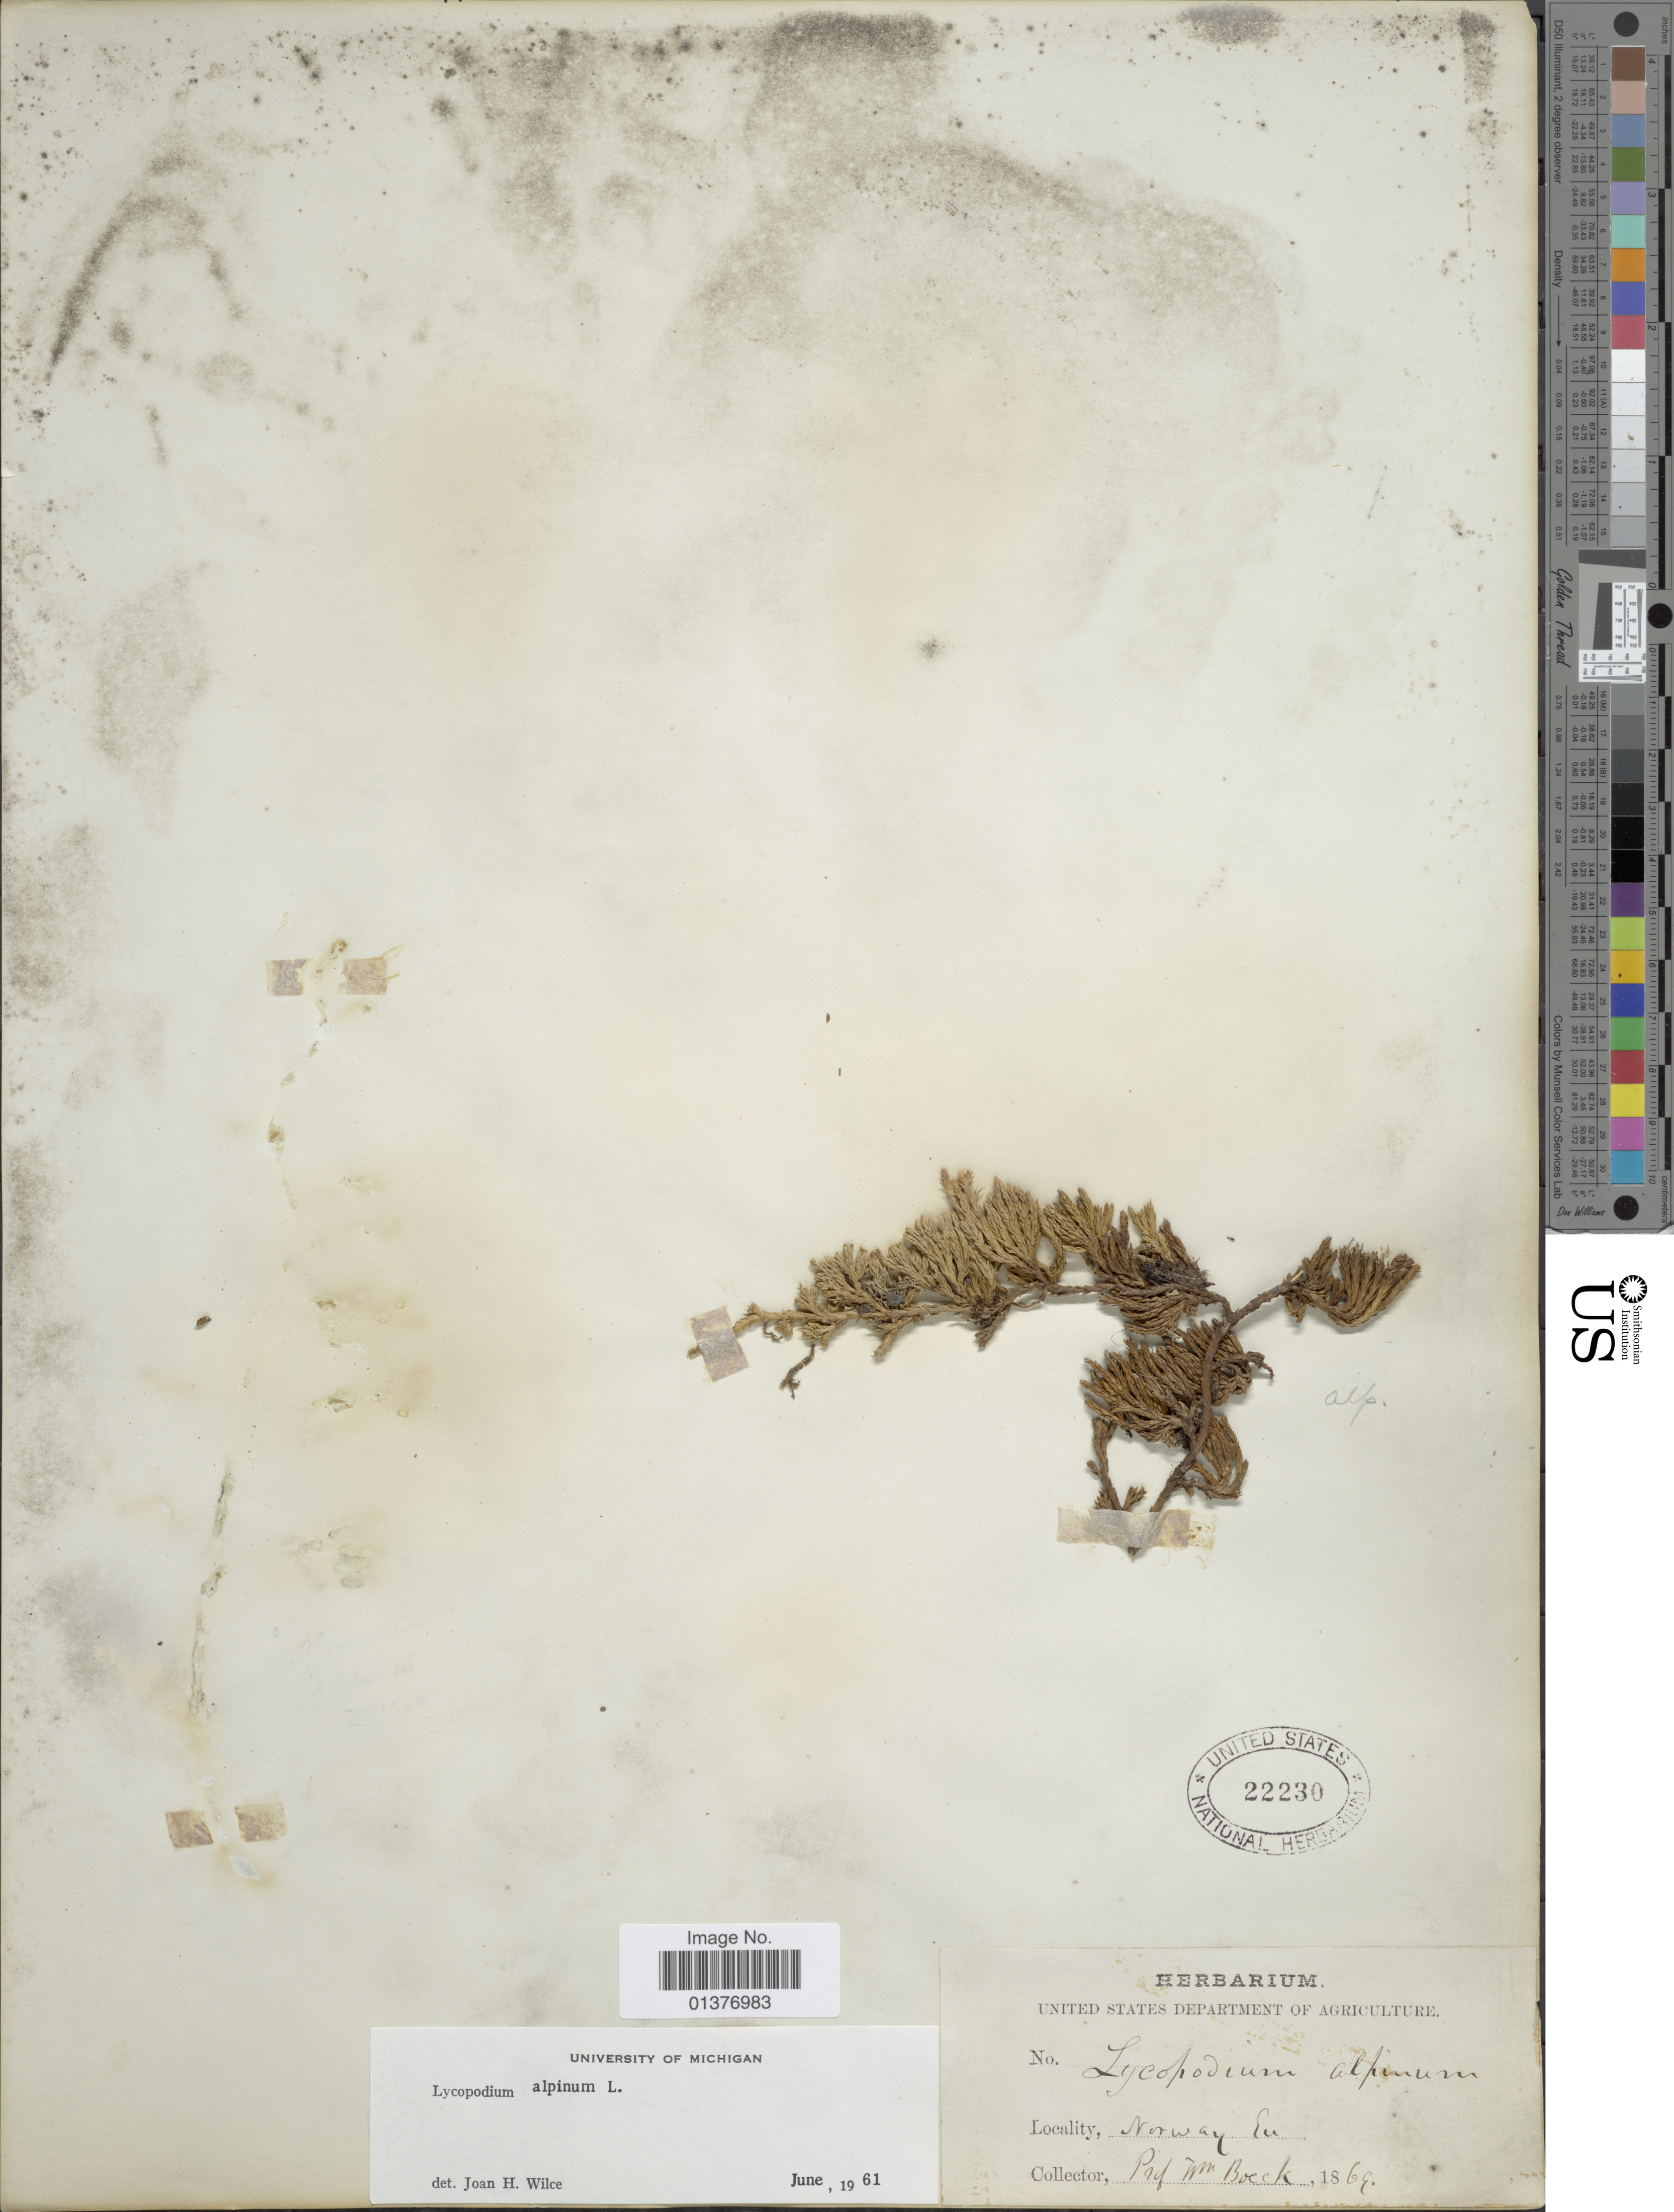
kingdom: Plantae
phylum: Tracheophyta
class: Lycopodiopsida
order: Lycopodiales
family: Lycopodiaceae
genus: Diphasiastrum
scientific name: Diphasiastrum alpinum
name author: (L.) Holub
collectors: W. Boeck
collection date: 1869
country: Norway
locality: Eu.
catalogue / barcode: US 22230